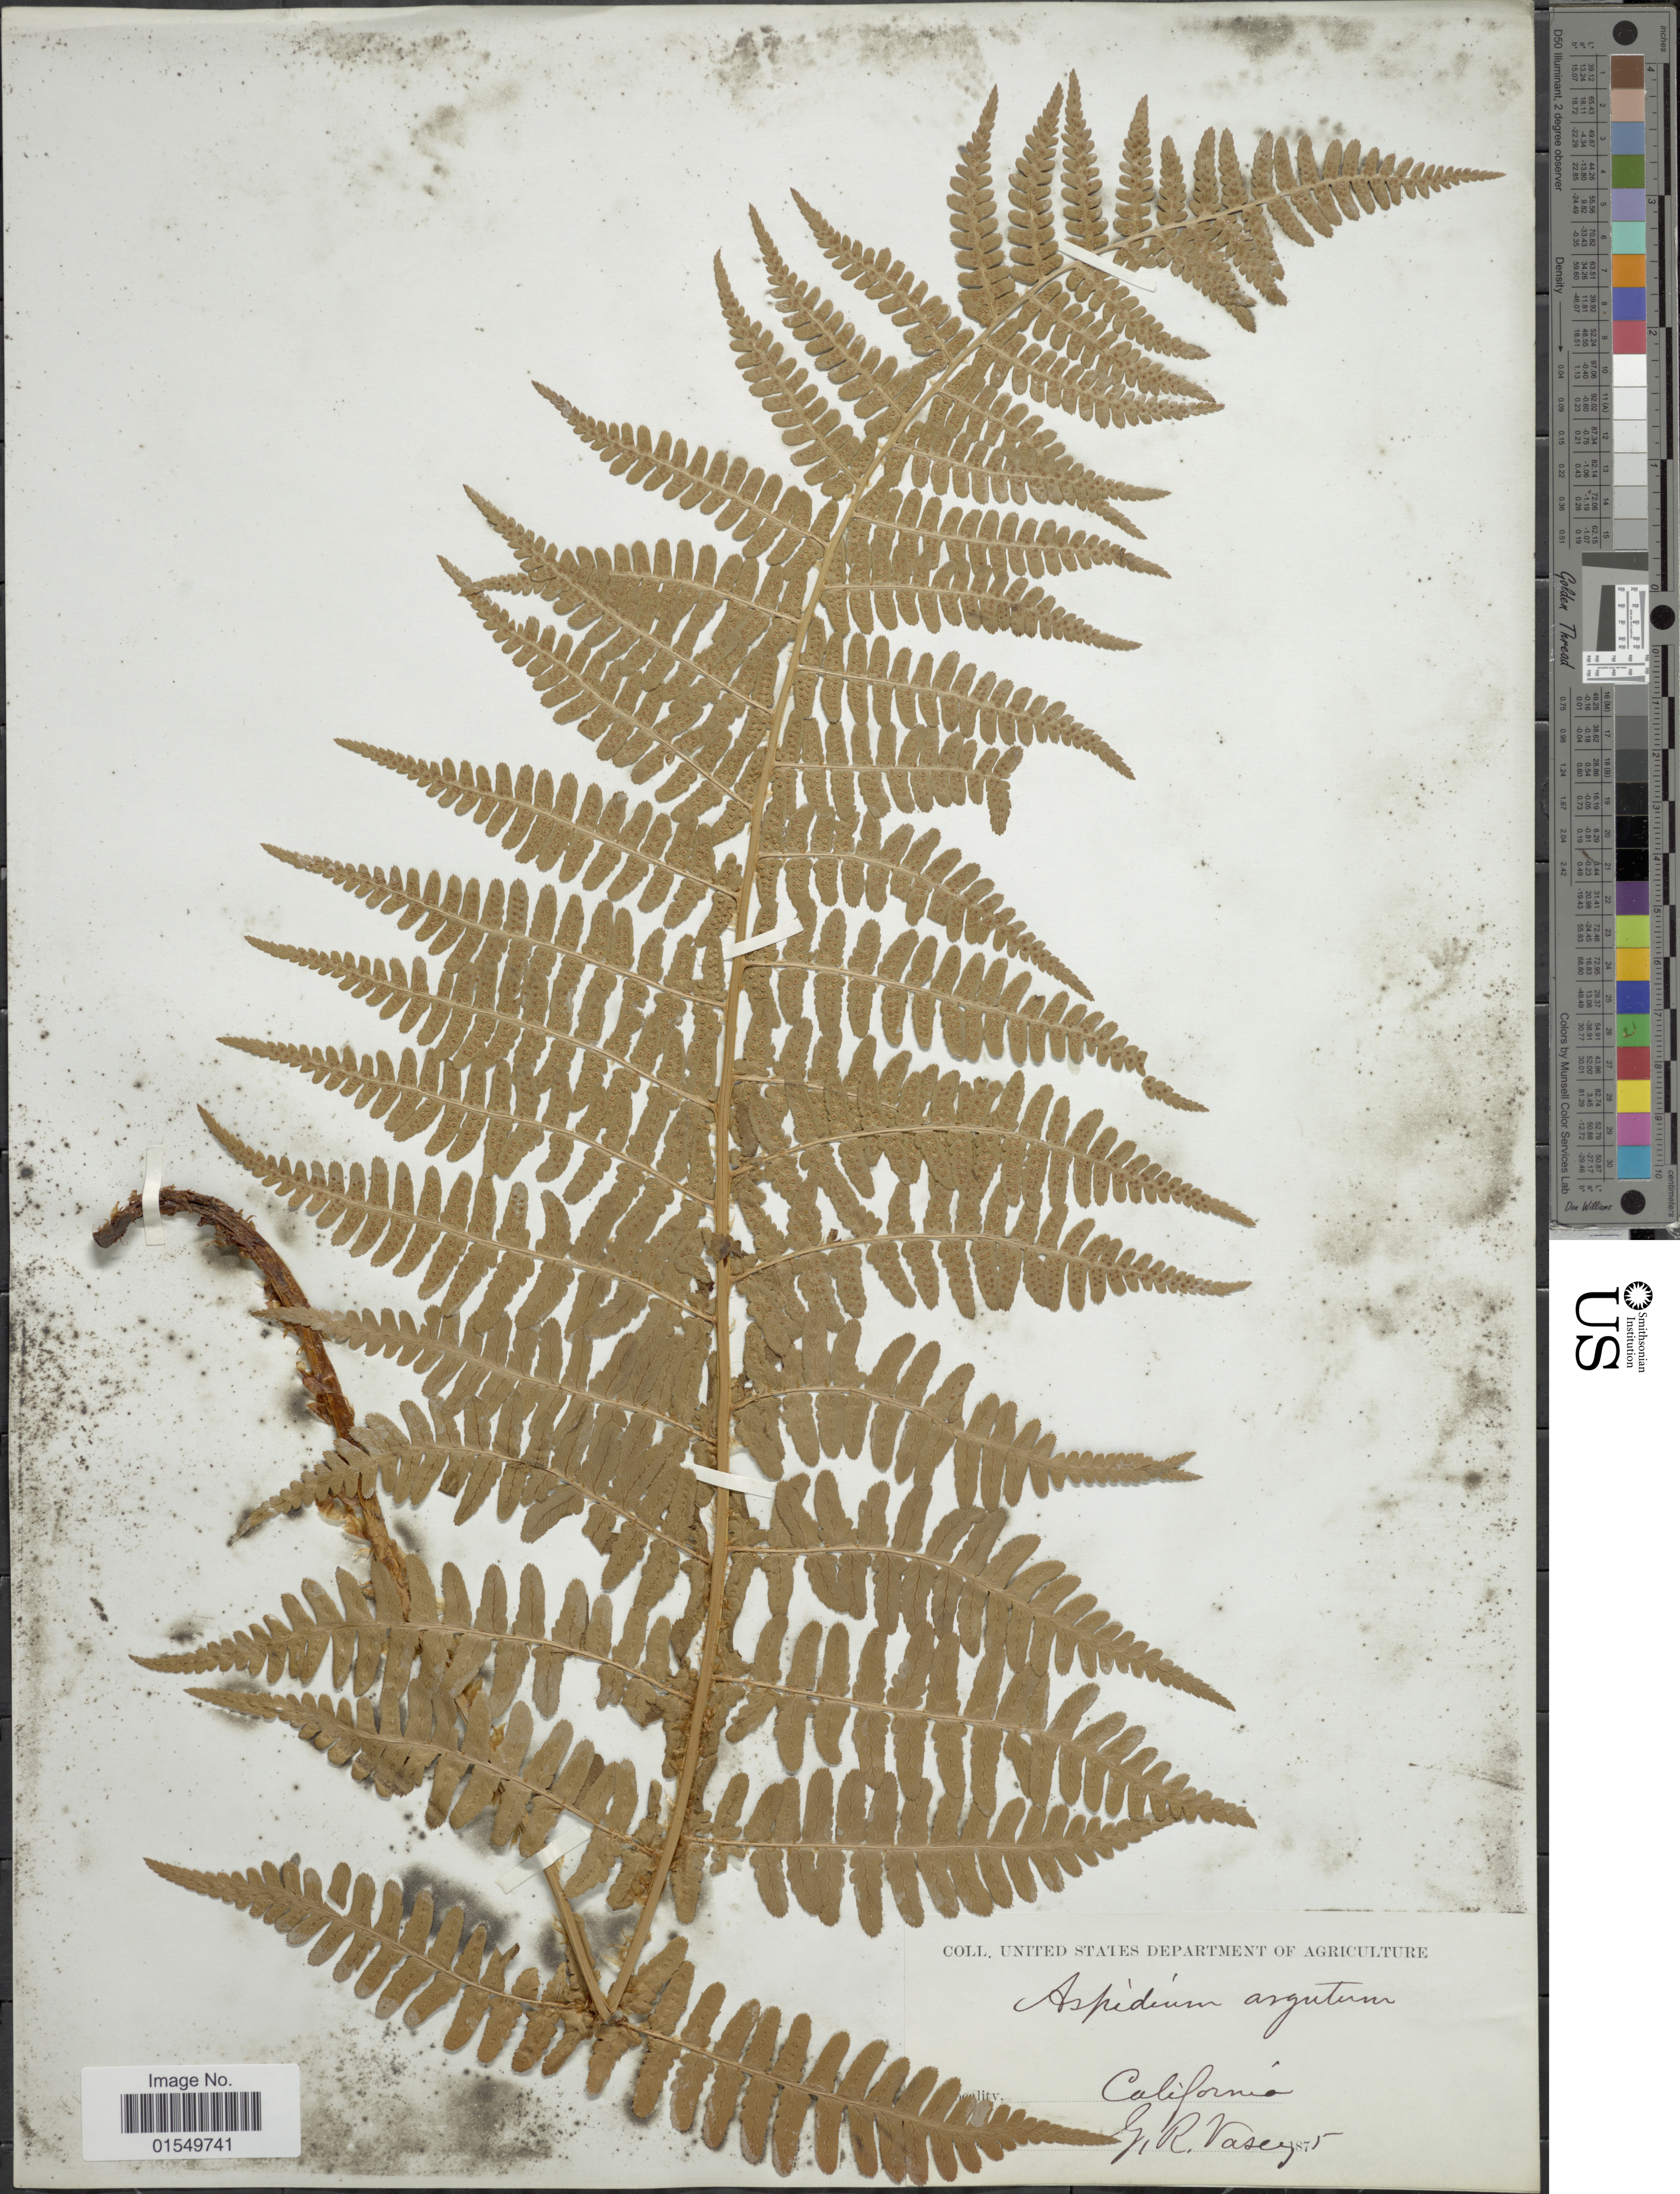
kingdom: Plantae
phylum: Tracheophyta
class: Polypodiopsida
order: Polypodiales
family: Dryopteridaceae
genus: Dryopteris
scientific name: Dryopteris arguta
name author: (Kaulf.) Maxon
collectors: G. R. Vasey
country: United States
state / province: California